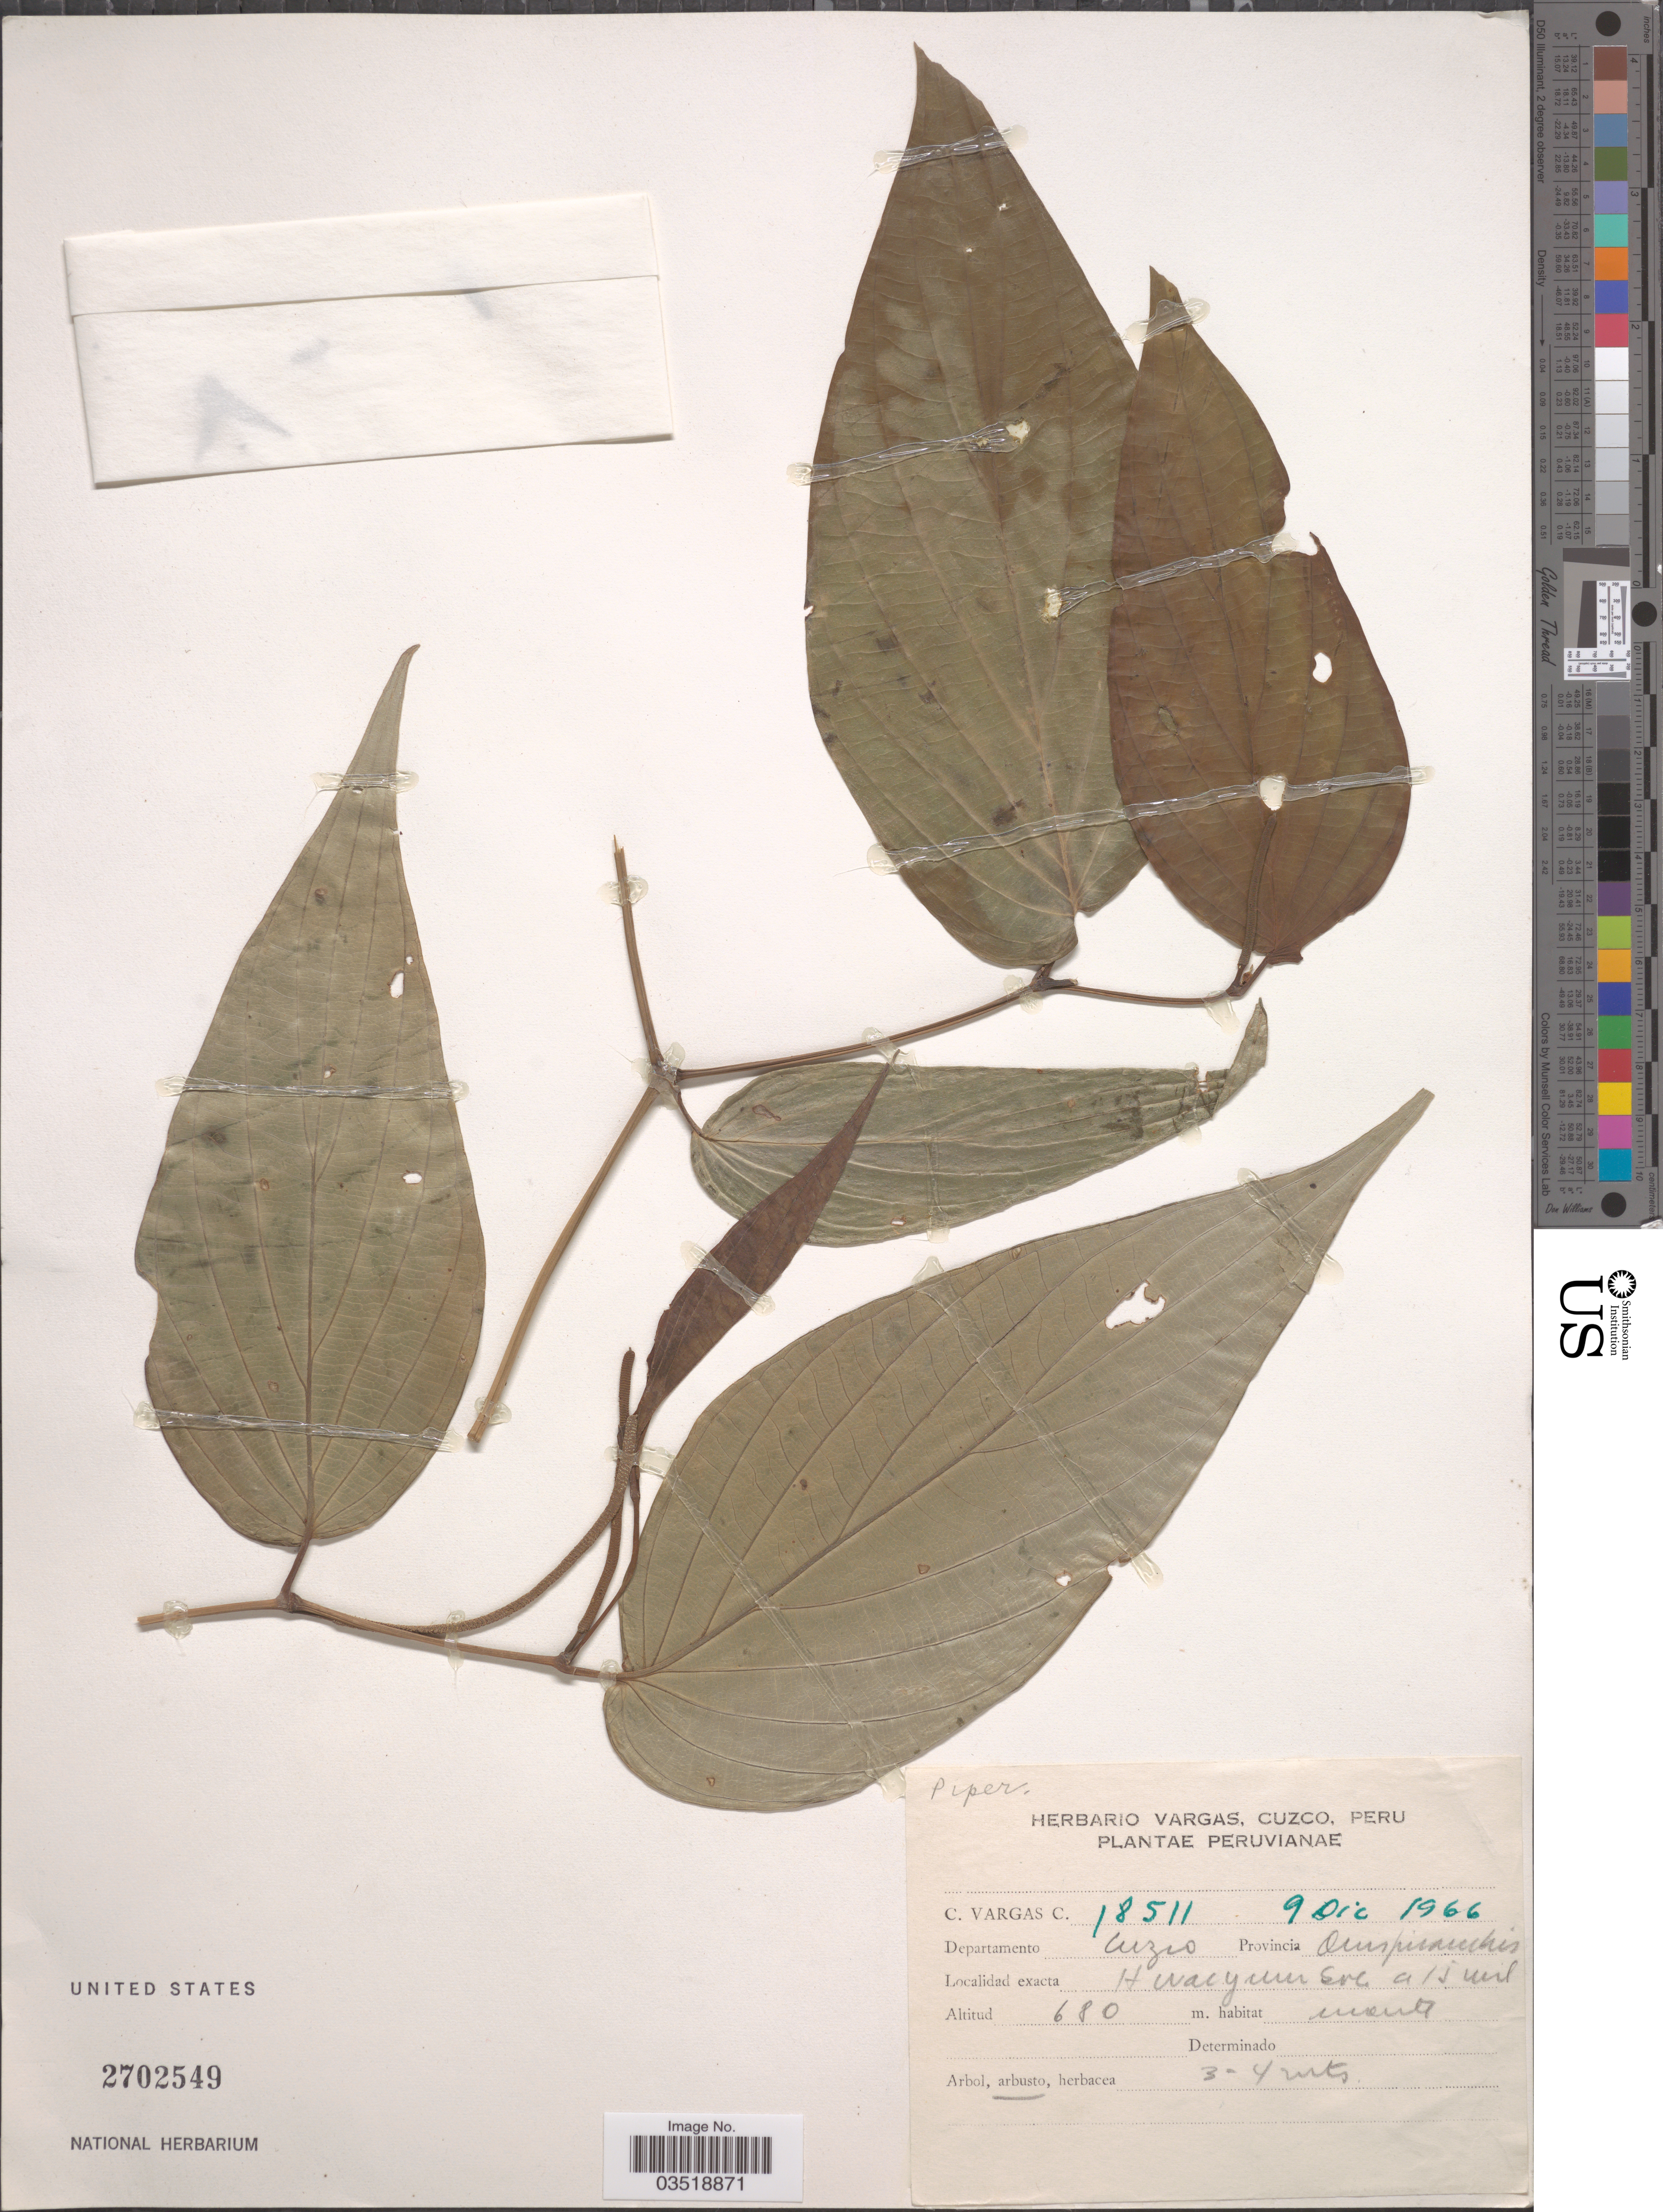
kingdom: Plantae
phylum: Tracheophyta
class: Magnoliopsida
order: Piperales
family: Piperaceae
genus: Piper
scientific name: Piper sp.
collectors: C. Vargas Calderón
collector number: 18511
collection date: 1966-12-09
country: Peru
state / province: Cusco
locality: Huacyumbre a 15 mil., Provincia Quispicanchis, Departamento Cuzco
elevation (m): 680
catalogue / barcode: US 2702549